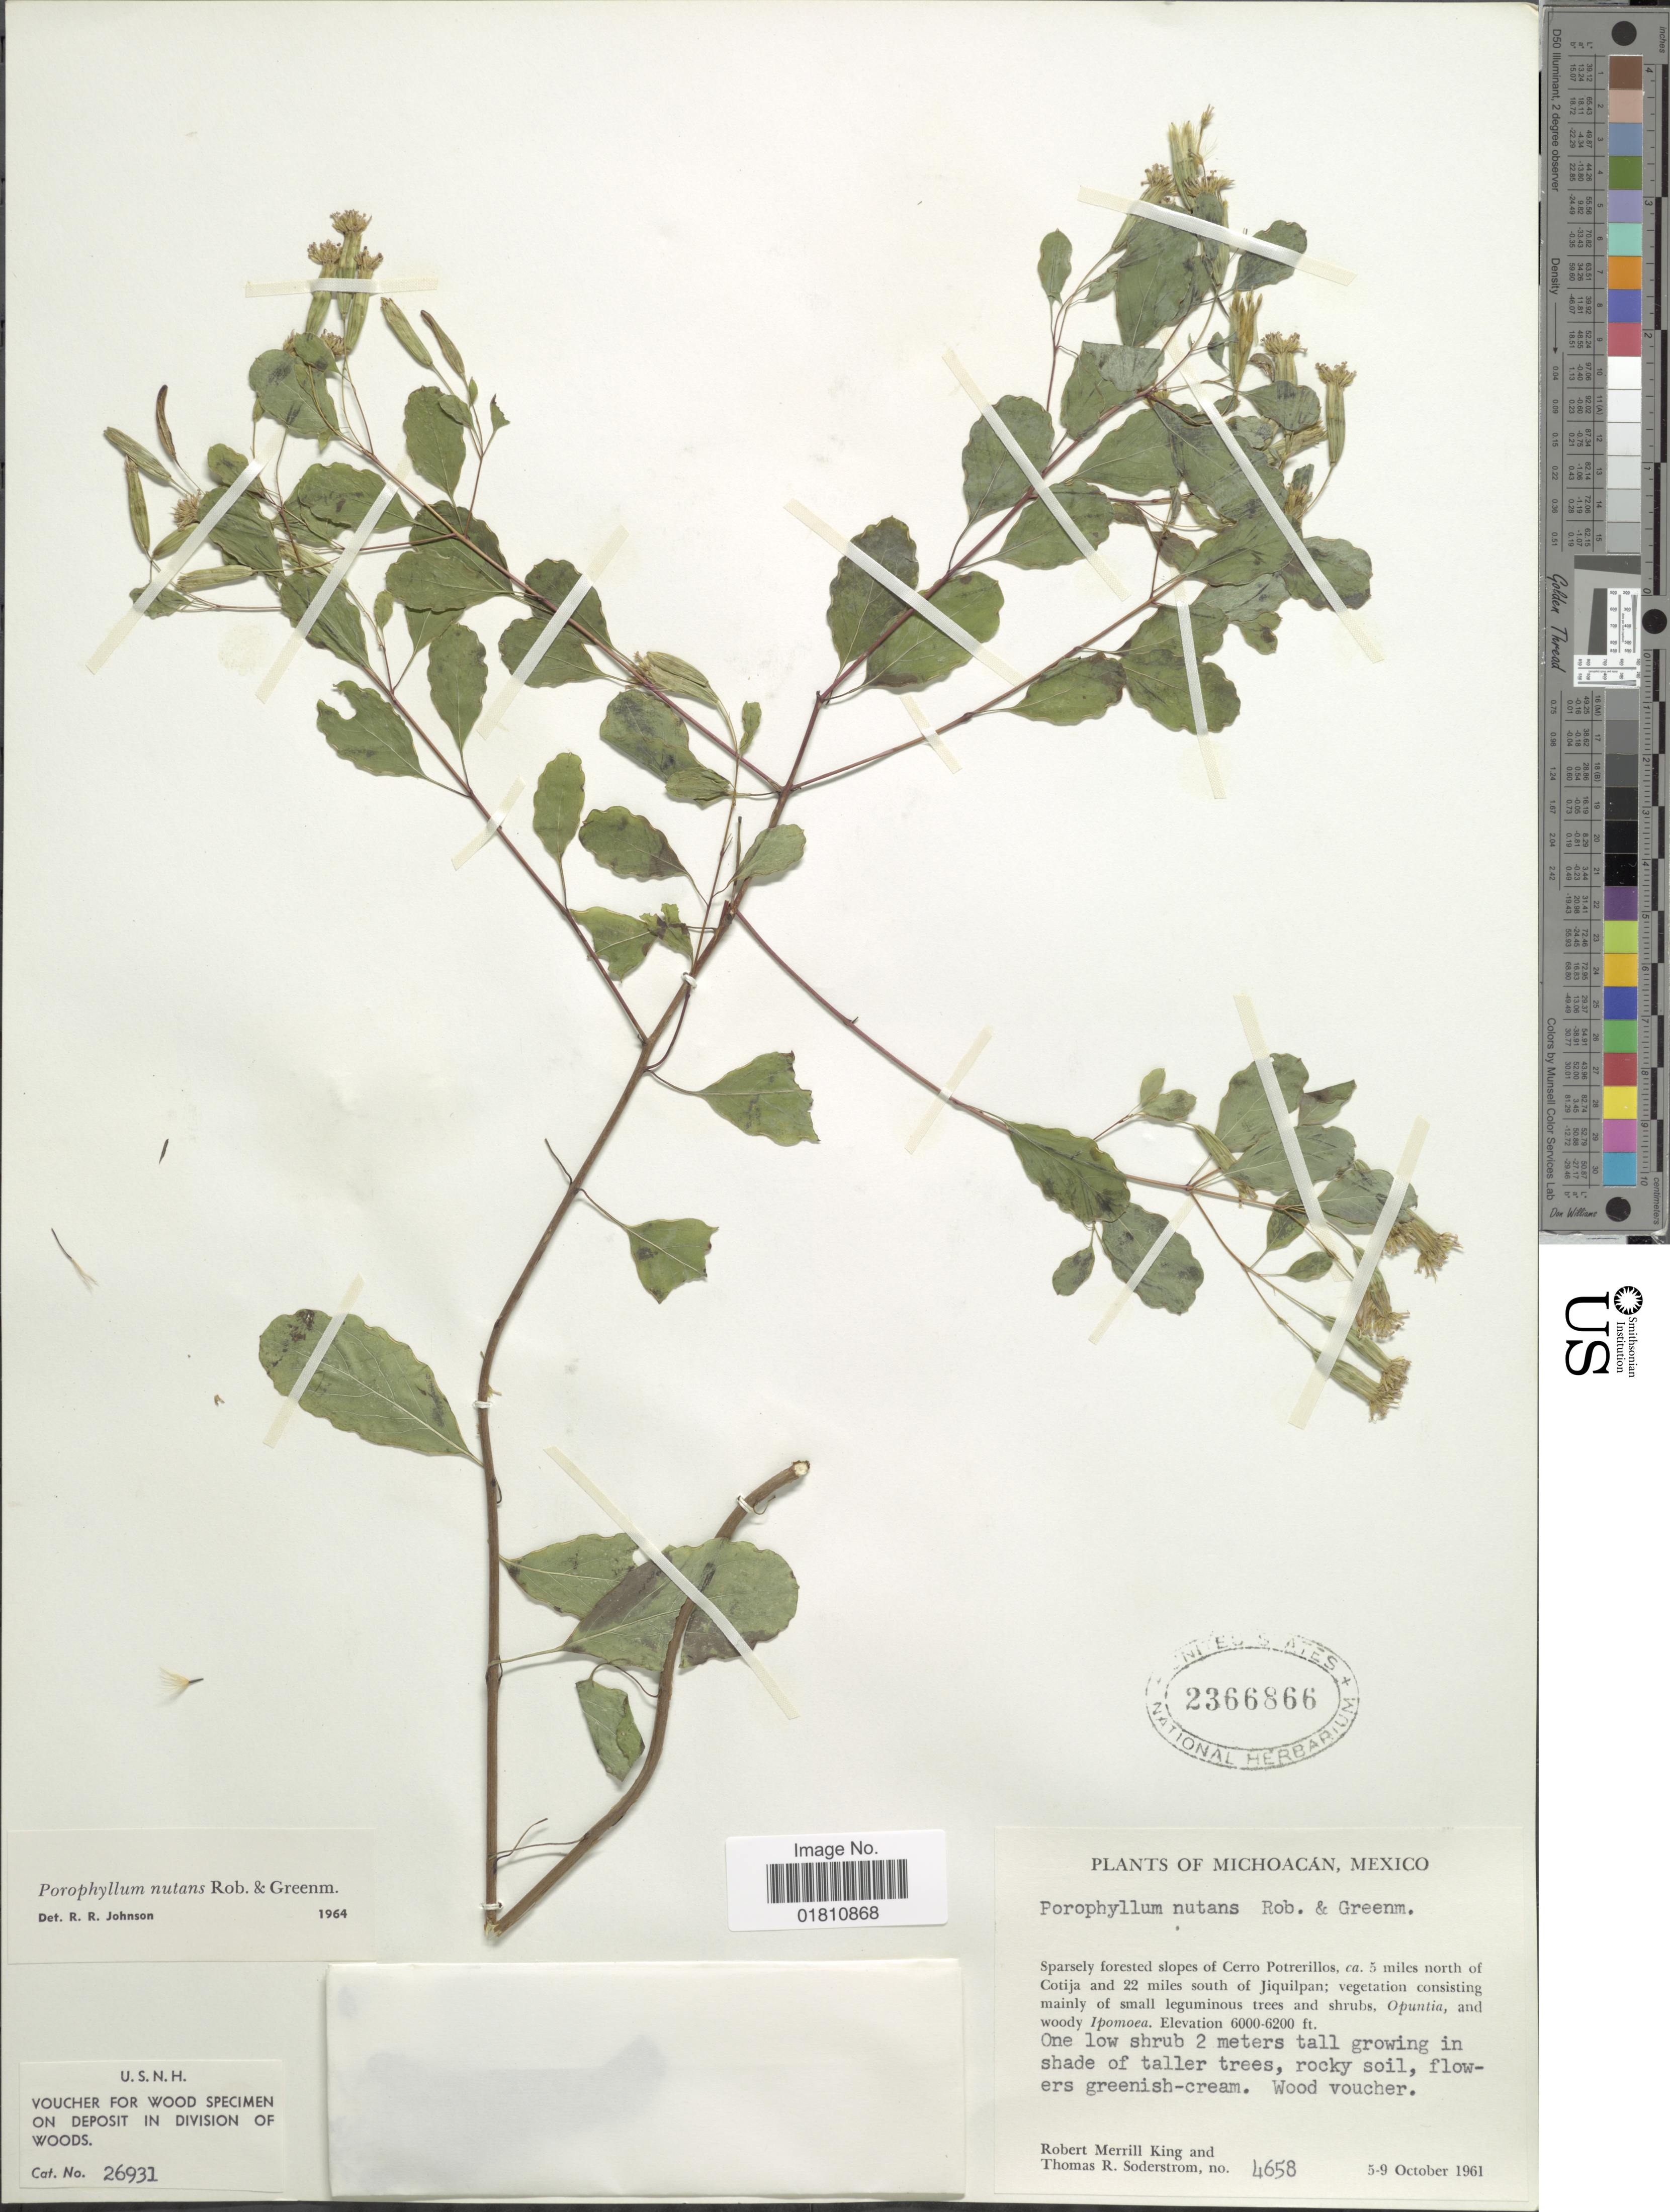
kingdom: Plantae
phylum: Tracheophyta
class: Magnoliopsida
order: Asterales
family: Asteraceae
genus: Porophyllum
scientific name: Porophyllum viridiflorum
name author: (Kunth) DC.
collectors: R. M. King & T. R. Soderstrom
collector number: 4658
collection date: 1961-10-05/1961-10-09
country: Mexico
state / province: Michoacán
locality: Sparsely forested slopes of Cerro Potrerillos, ca. 5 miles north of Cotija and 22 miles south of Jiquilpan.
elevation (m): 1829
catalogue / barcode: US 2366866